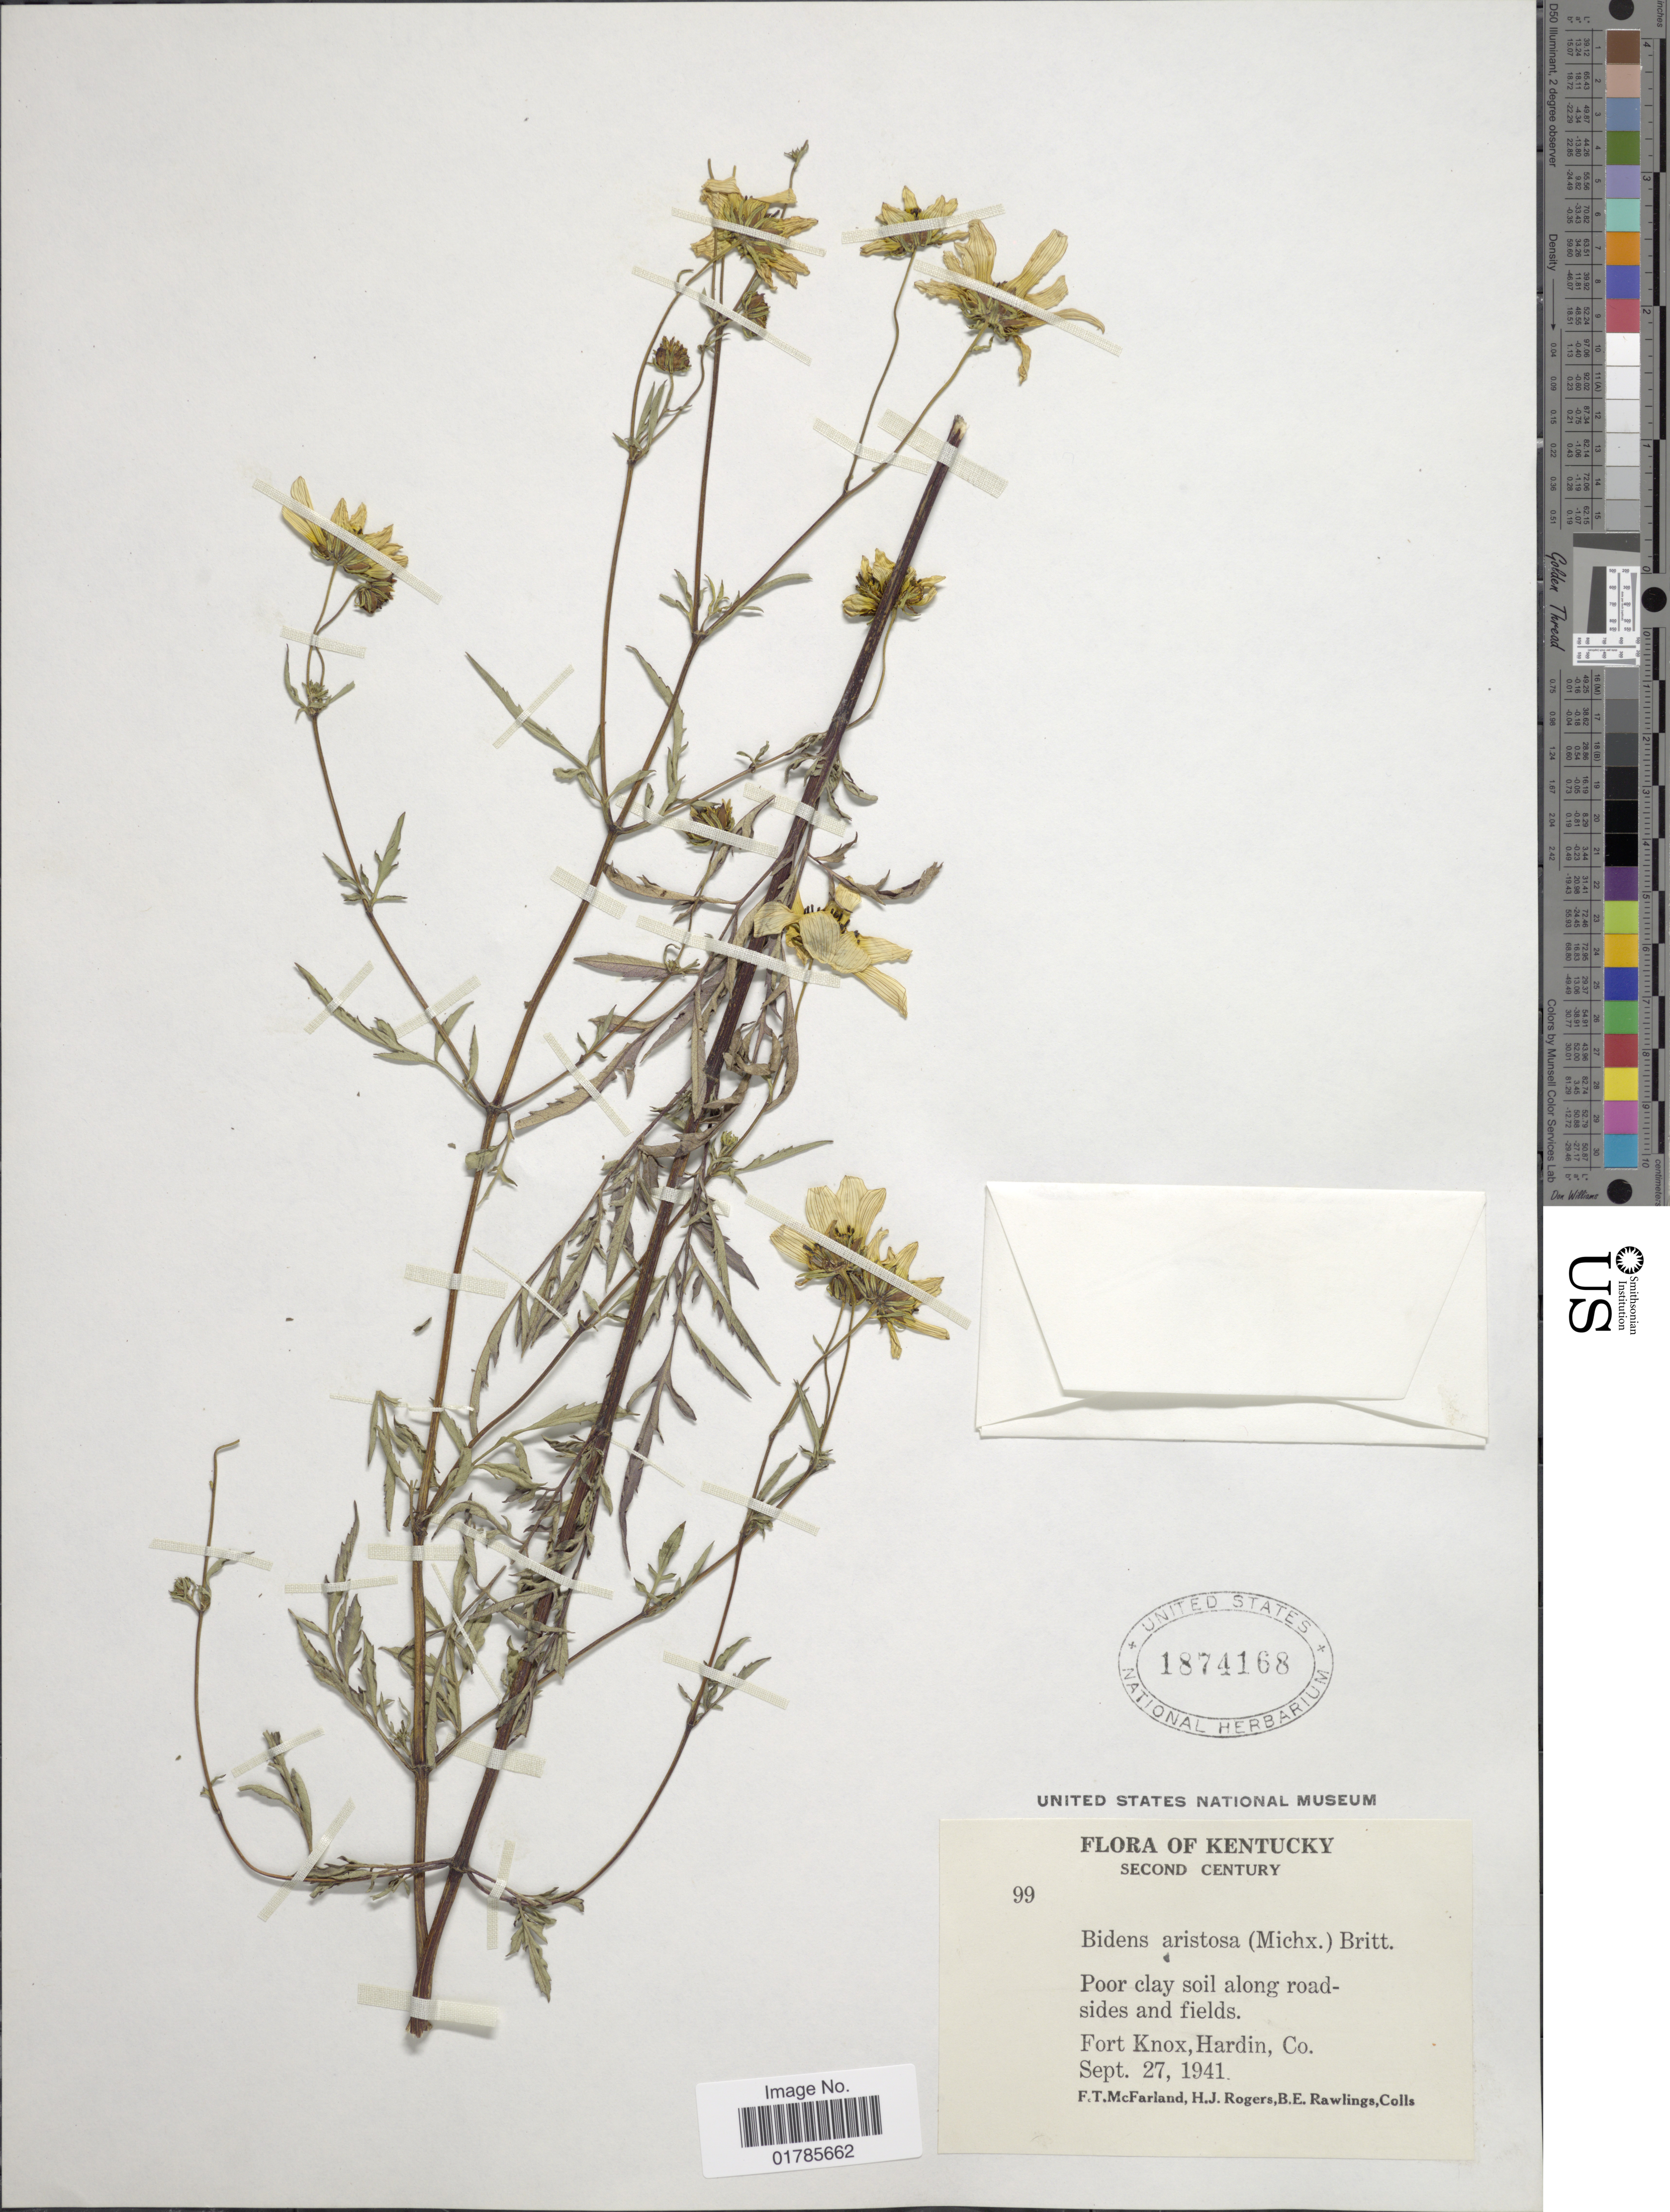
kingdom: Plantae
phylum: Tracheophyta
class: Magnoliopsida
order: Asterales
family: Asteraceae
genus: Bidens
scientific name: Bidens aristosa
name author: (Michx.) Britton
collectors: F. McFarland, H. J. Rogers & B. Rawlings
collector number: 99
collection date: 1941-09-27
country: United States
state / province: Kentucky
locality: Fort Knox, Hardin, Co.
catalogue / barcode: US 1874168